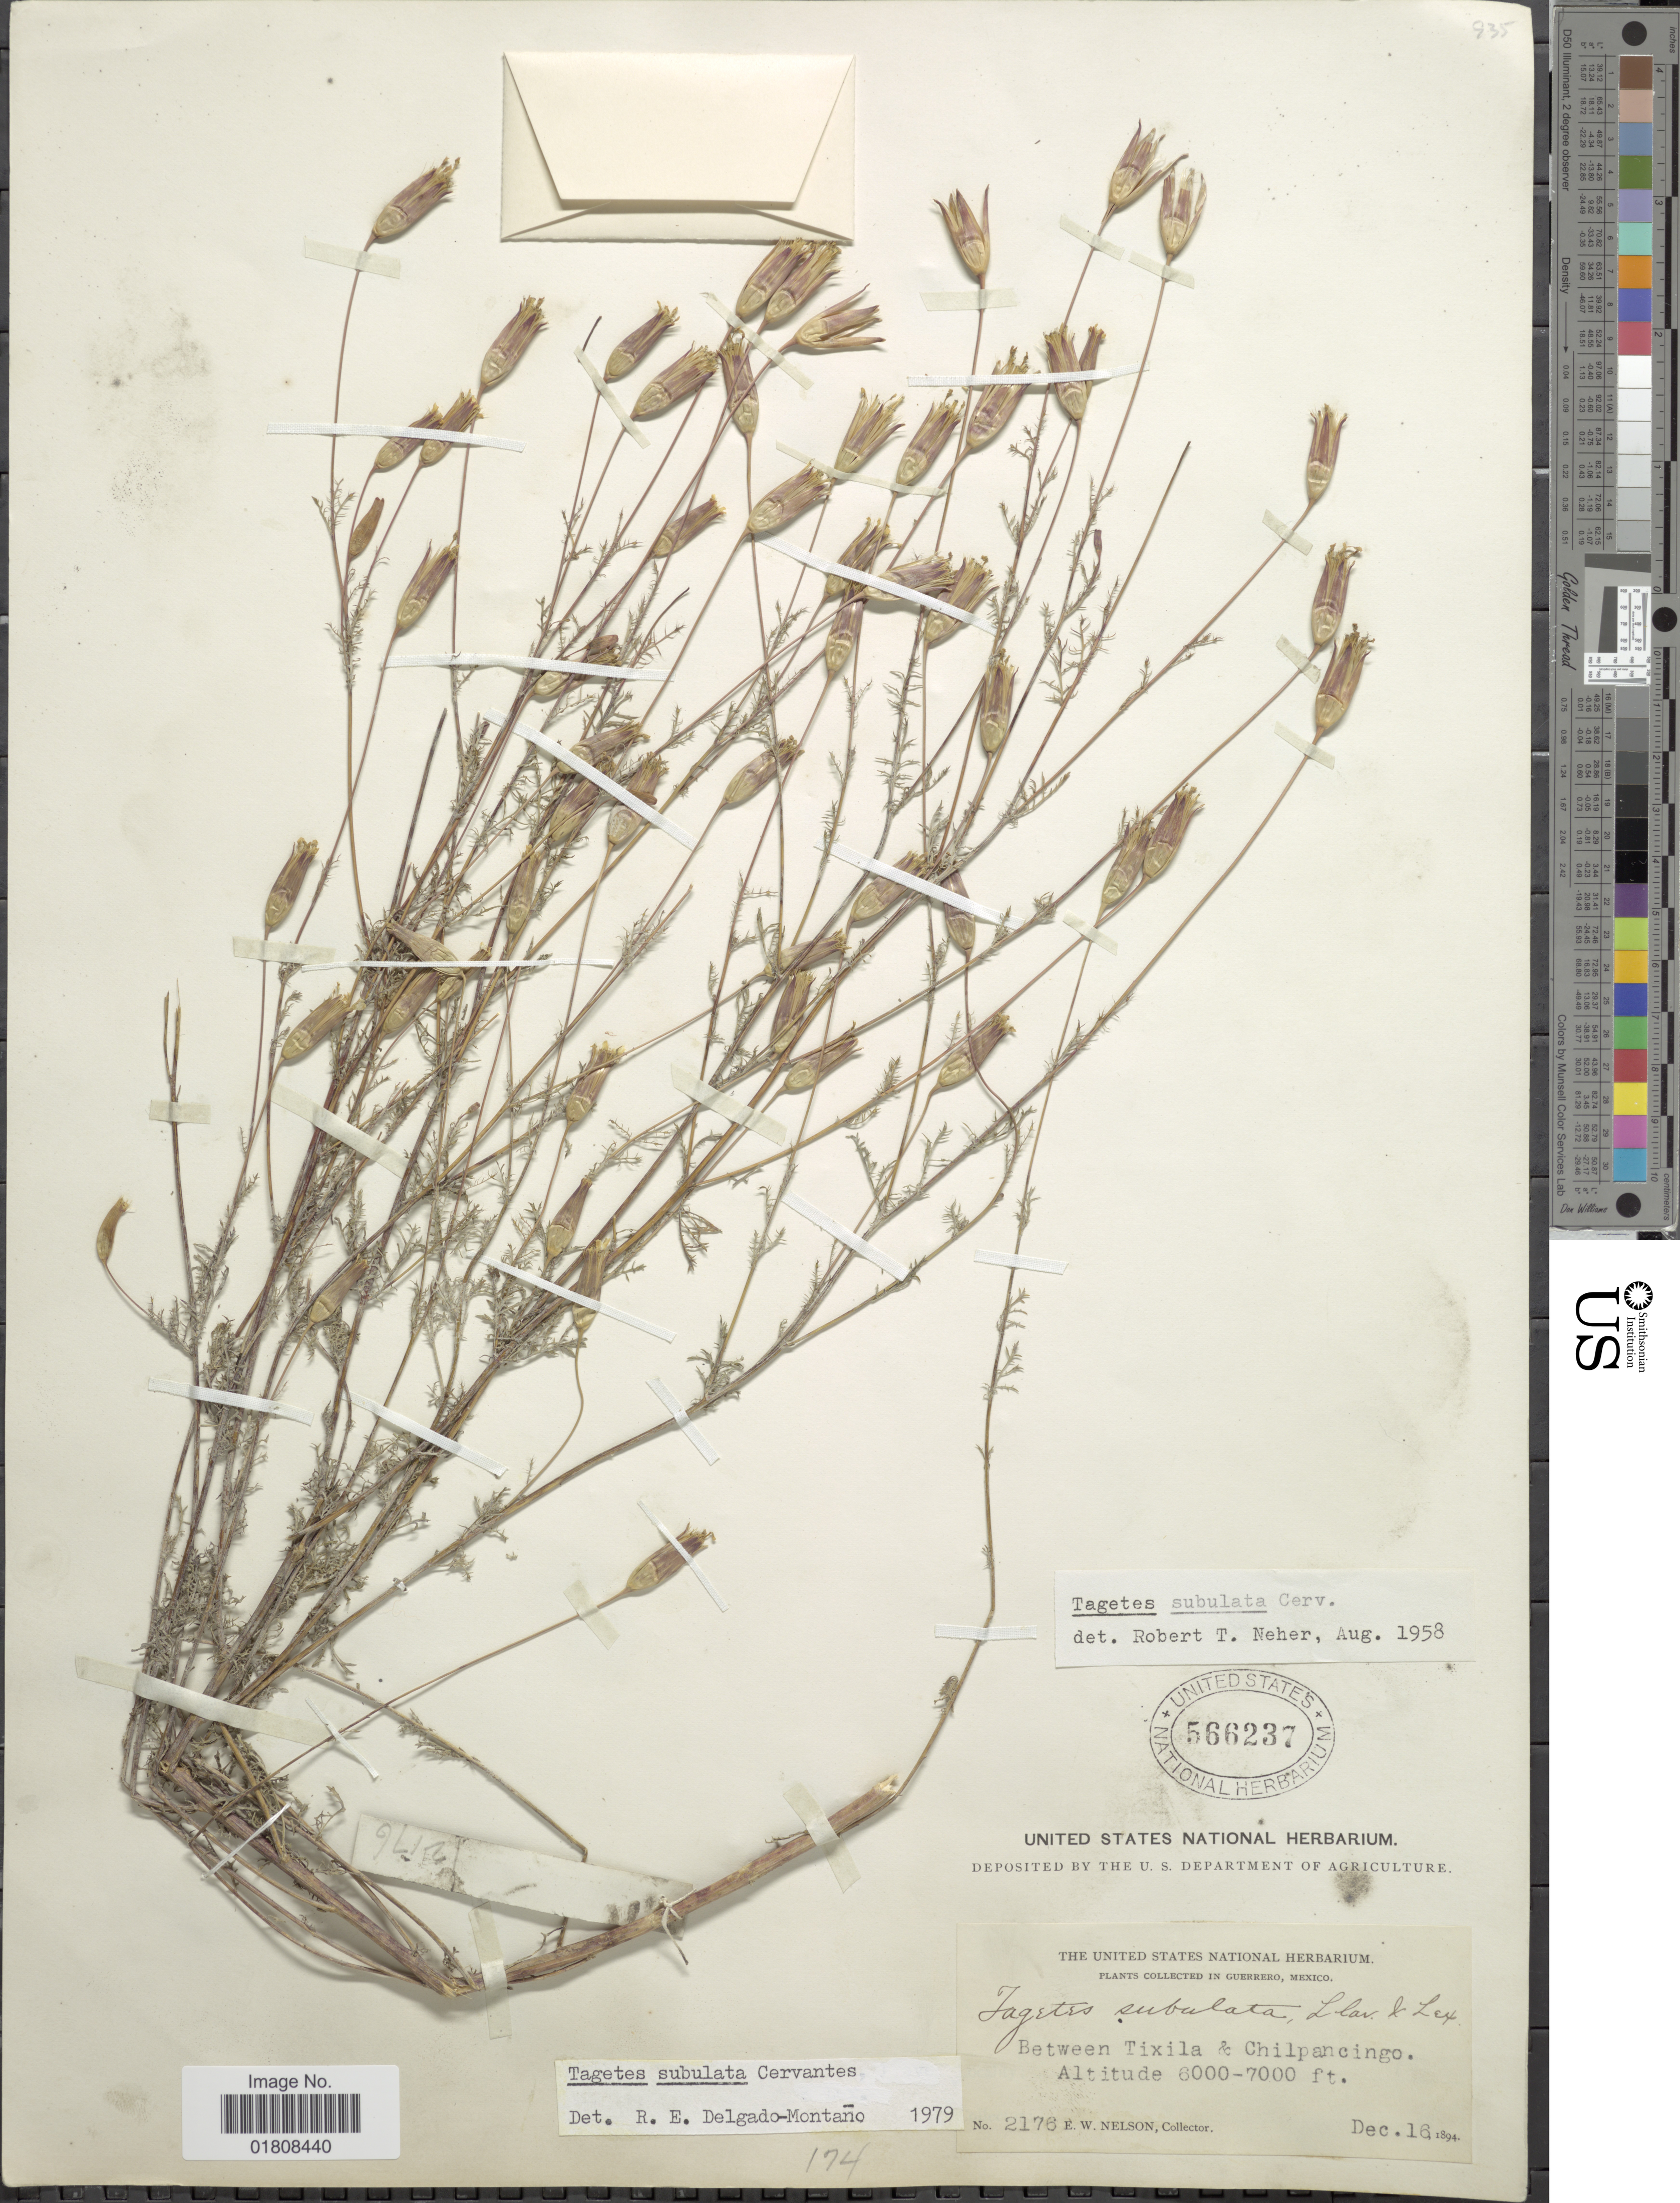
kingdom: Plantae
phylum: Tracheophyta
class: Magnoliopsida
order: Asterales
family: Asteraceae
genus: Tagetes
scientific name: Tagetes subulata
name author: Cerv.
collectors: E. W. Nelson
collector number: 2176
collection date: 1894-12-16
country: Mexico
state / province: Guerrero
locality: Between Tixila & Chipancingo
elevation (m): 1829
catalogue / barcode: US 566237